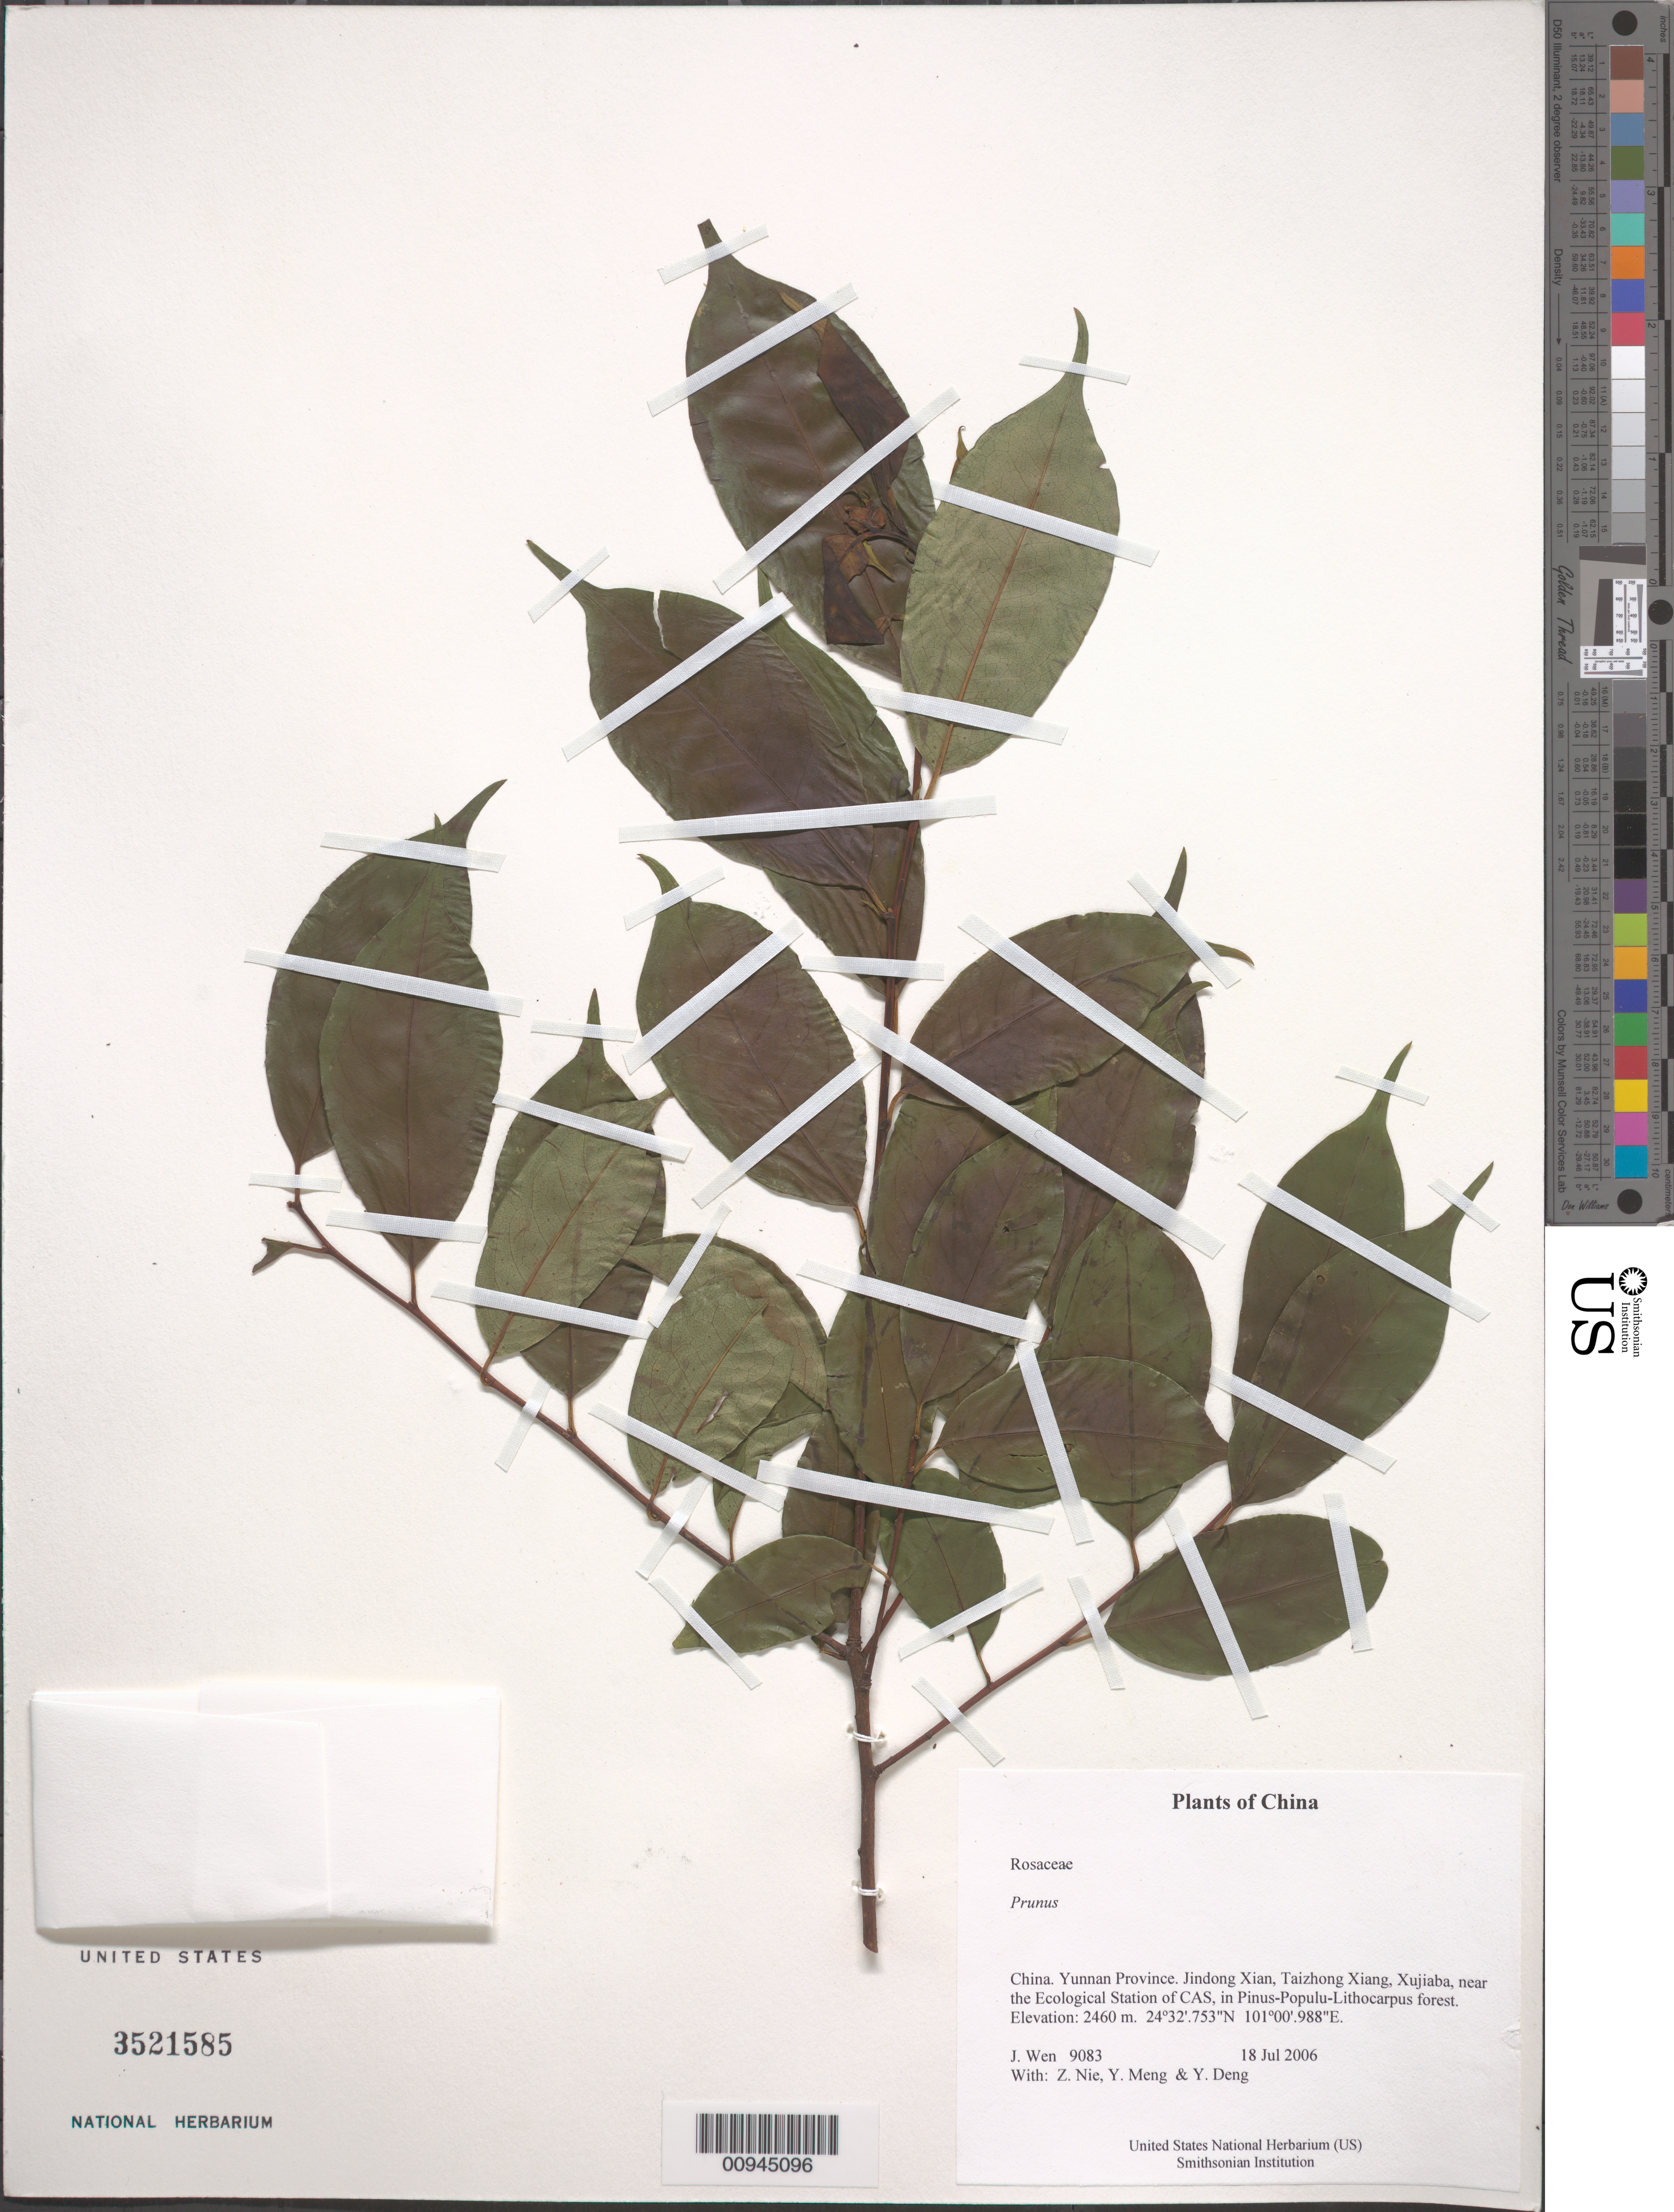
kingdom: Plantae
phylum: Tracheophyta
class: Magnoliopsida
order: Rosales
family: Rosaceae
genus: Prunus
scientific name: Prunus sp.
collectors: J. Wen, Z. Nie, Y. Meng & Y. Deng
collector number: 9083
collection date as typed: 18 Jul 2006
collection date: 2006-07-18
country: China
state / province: Yunnan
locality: Yunnan Province. Jindong Xian, Taizhong Xiang, Xujiaba, near the Ecological Station of CAS, in Pinus-Populu-Lithocarpus forest.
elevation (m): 2460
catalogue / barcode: US 3521585